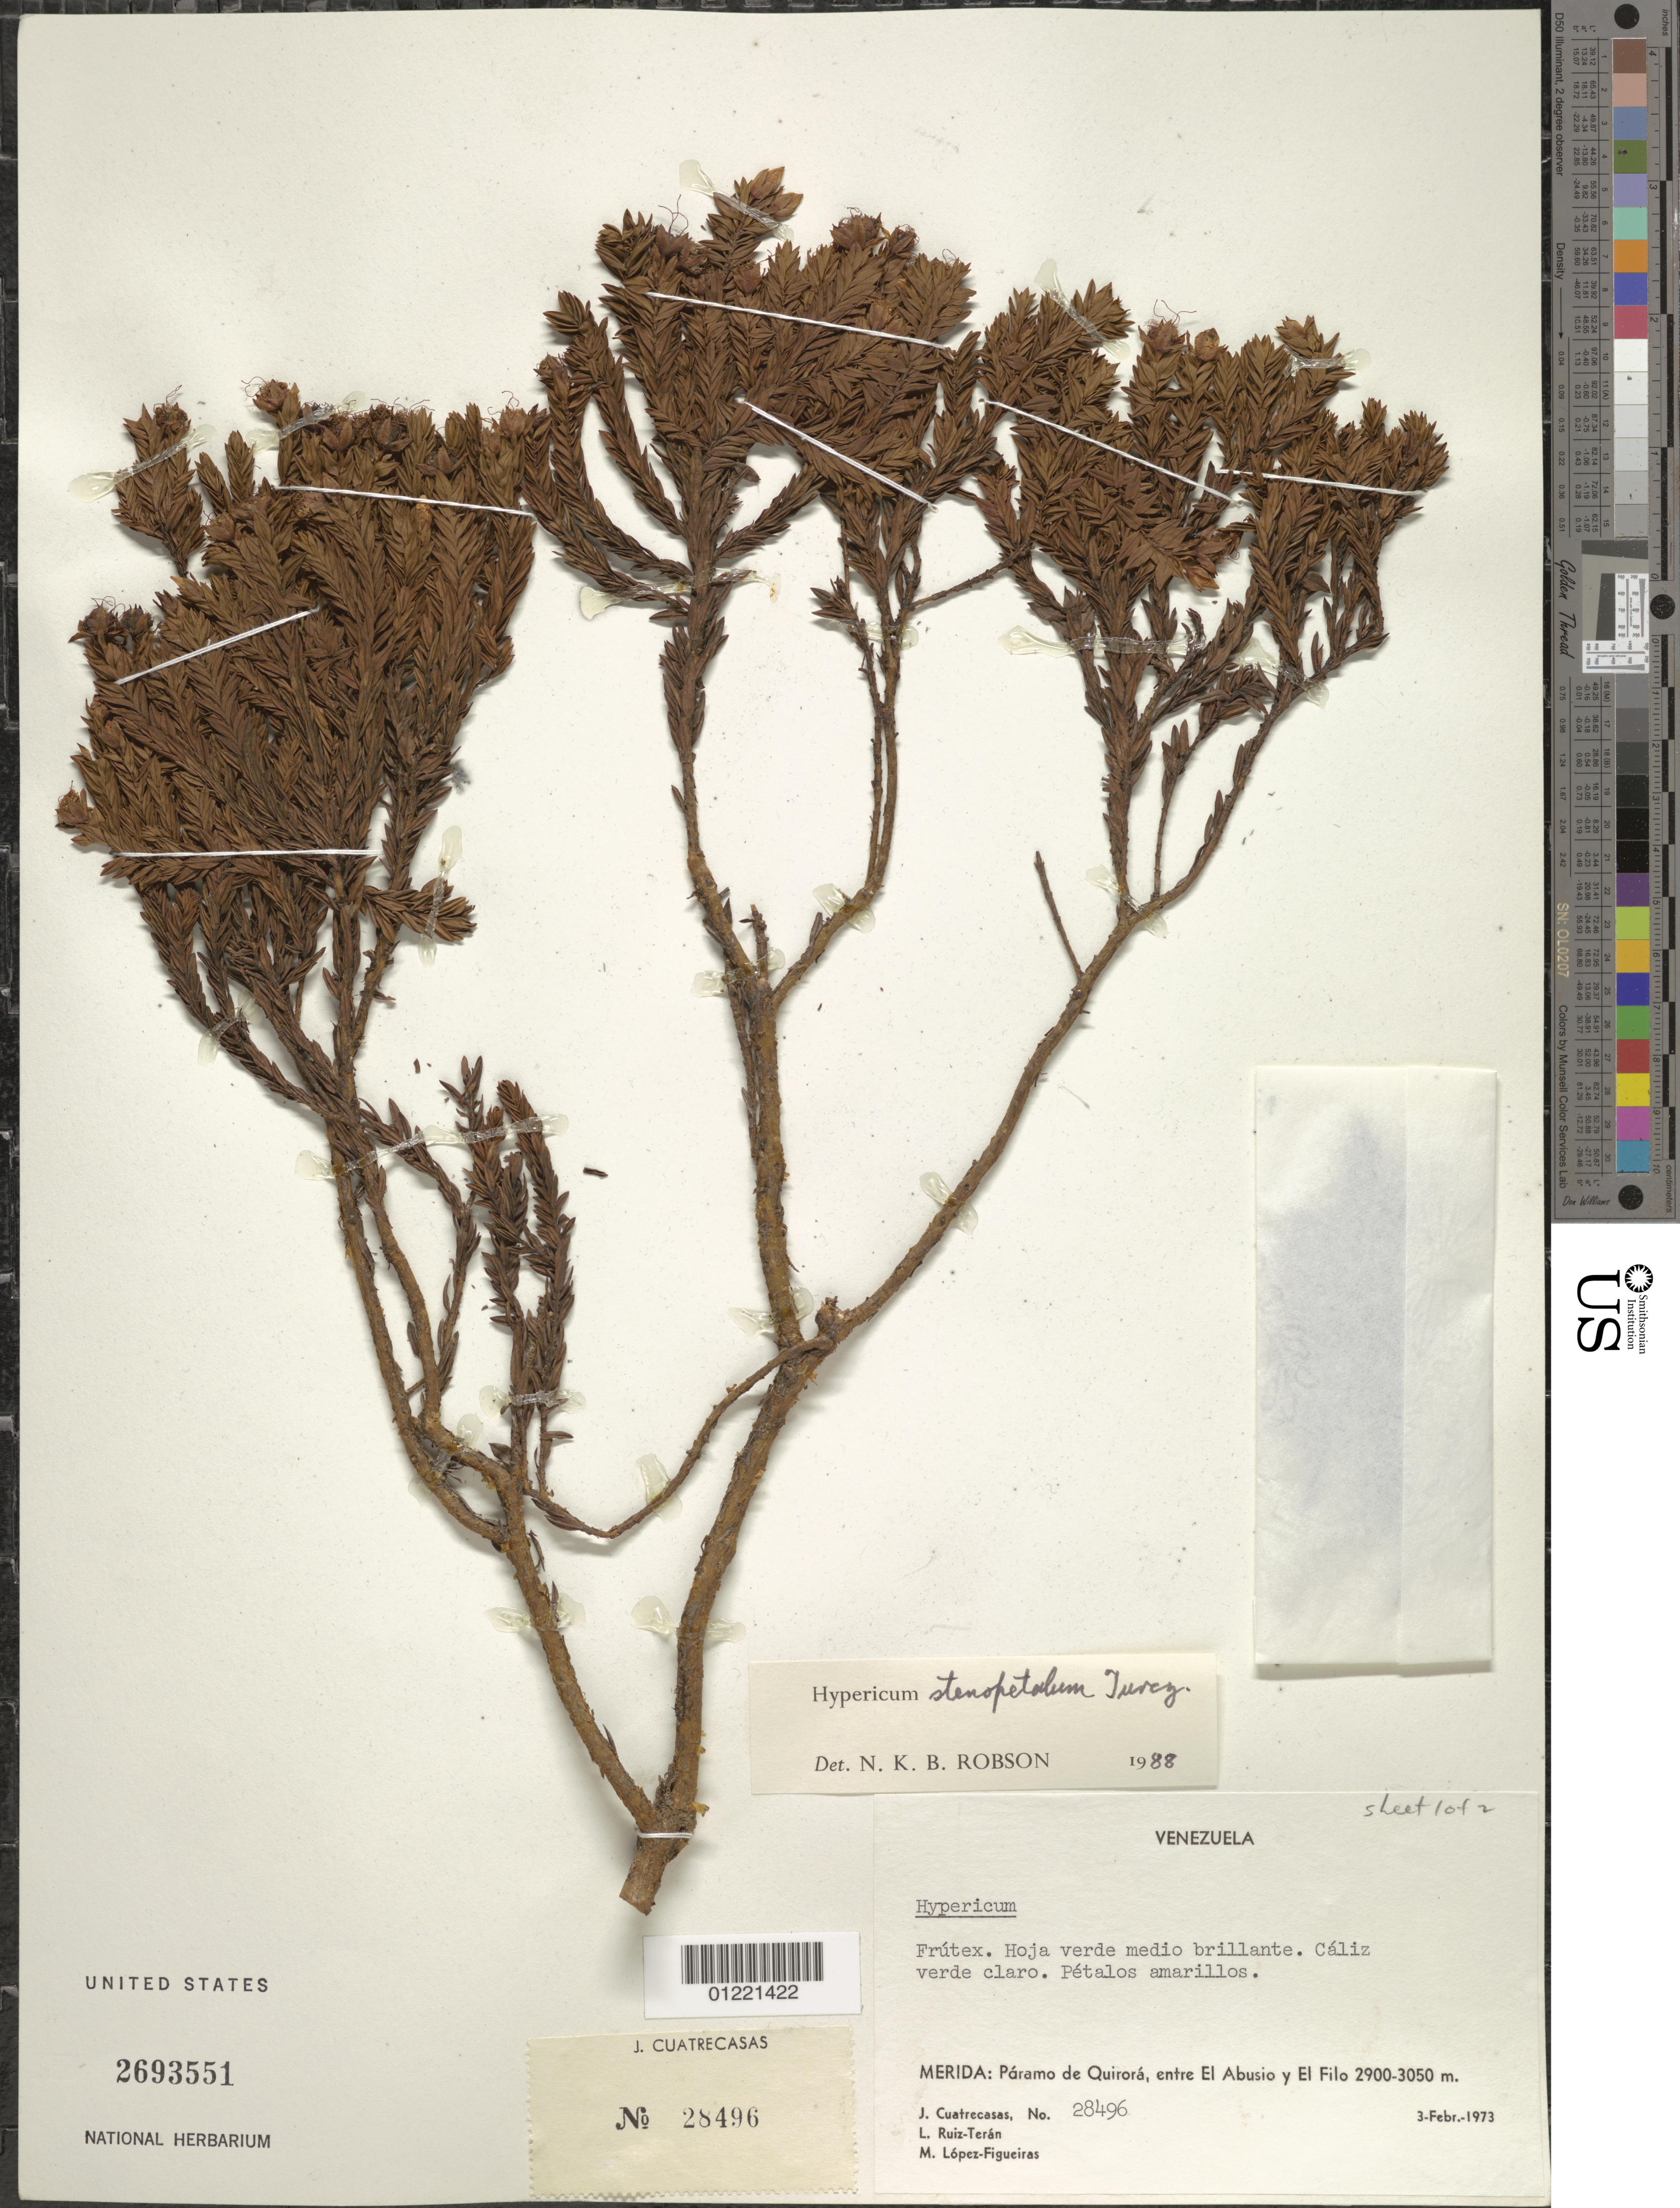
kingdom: Plantae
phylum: Tracheophyta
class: Magnoliopsida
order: Malpighiales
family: Hypericaceae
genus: Hypericum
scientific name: Hypericum stenopetalum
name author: Turcz.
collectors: J. Cuatrecasas, L. E. Ruíz-Terán & M. López Figueiras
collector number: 28496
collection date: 1973-02-03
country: Venezuela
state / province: Mérida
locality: Páramo de Quirorá, entre El Abusio y El Filo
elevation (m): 2900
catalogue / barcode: US 2693551